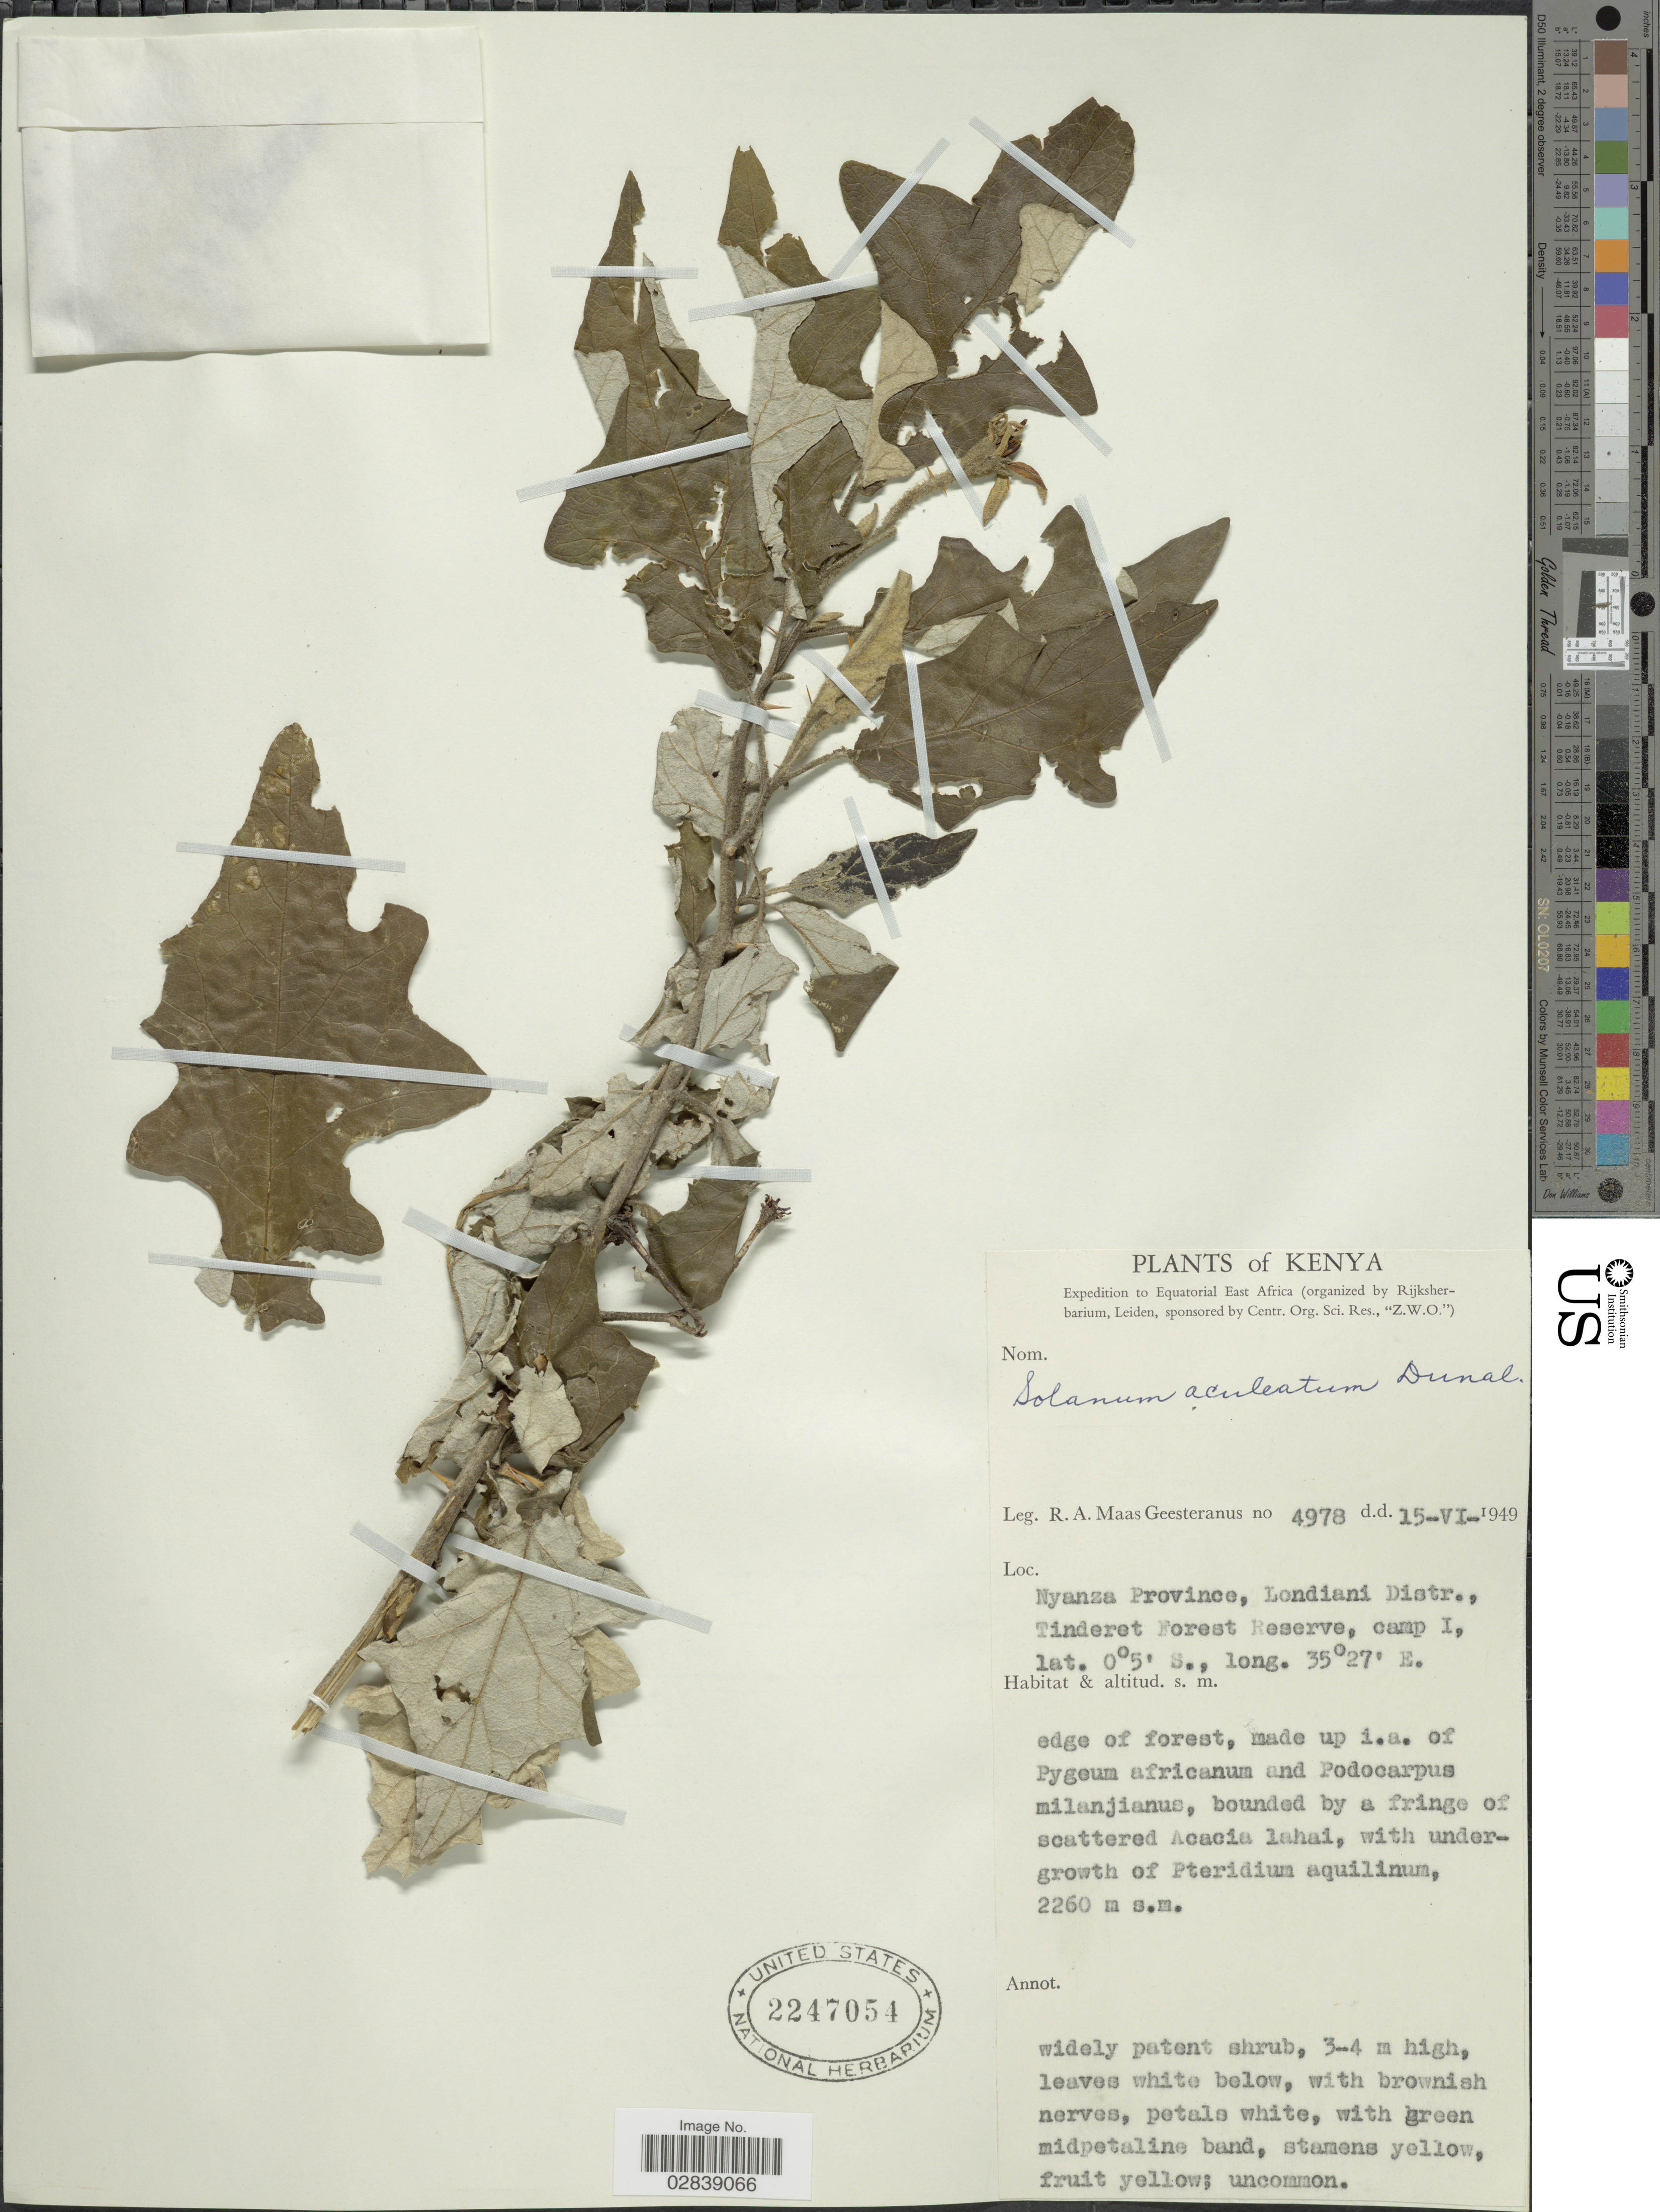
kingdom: Plantae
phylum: Tracheophyta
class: Magnoliopsida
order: Solanales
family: Solanaceae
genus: Solanum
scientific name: Solanum aculeastrum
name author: Dunal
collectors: R. A. Maas Geesteranus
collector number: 4978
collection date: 1949-06-15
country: Kenya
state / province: Kericho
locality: Nyanza Province, Londiani Distr., Tinderet Forest Reserve, camp I. Equatorial East Africa.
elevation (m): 2260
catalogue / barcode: US 2247054